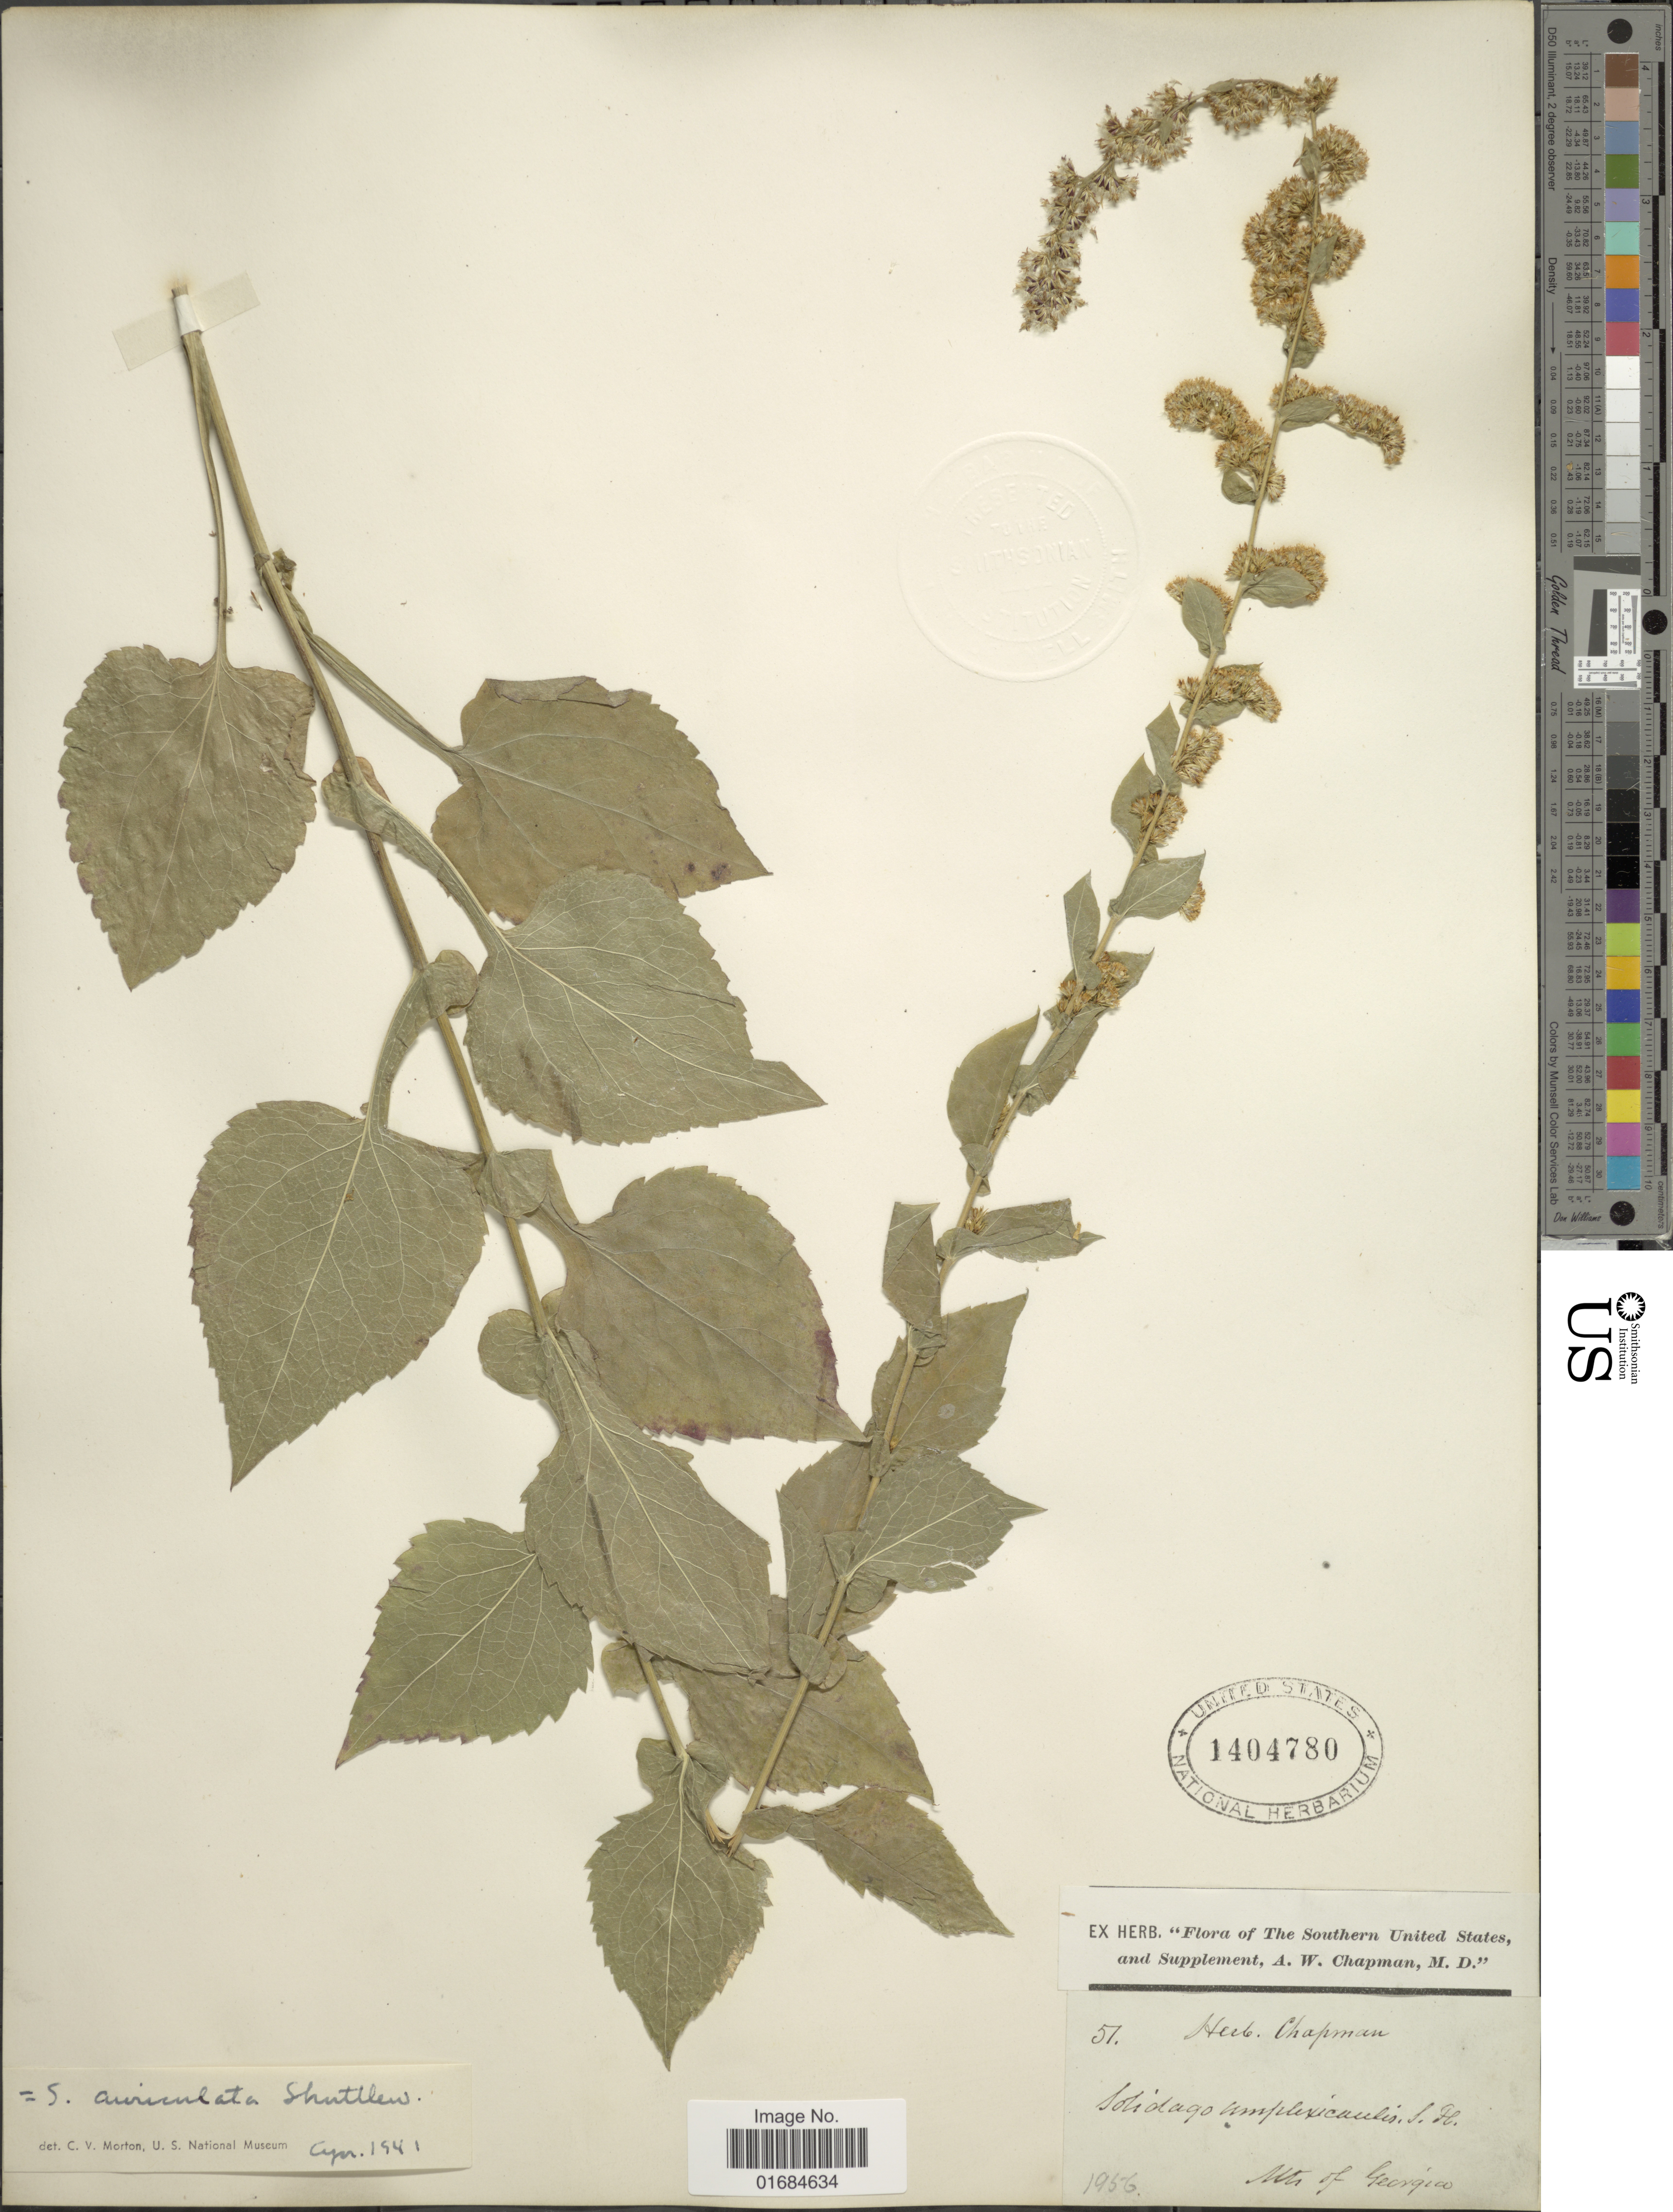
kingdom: Plantae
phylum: Tracheophyta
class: Magnoliopsida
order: Asterales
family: Asteraceae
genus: Solidago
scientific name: Solidago auriculata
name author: Shuttlew. ex S.F. Blake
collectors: ex herb. Chapman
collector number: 51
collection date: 1956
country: United States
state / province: Georgia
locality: Mts of Georgia.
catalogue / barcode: US 1404780